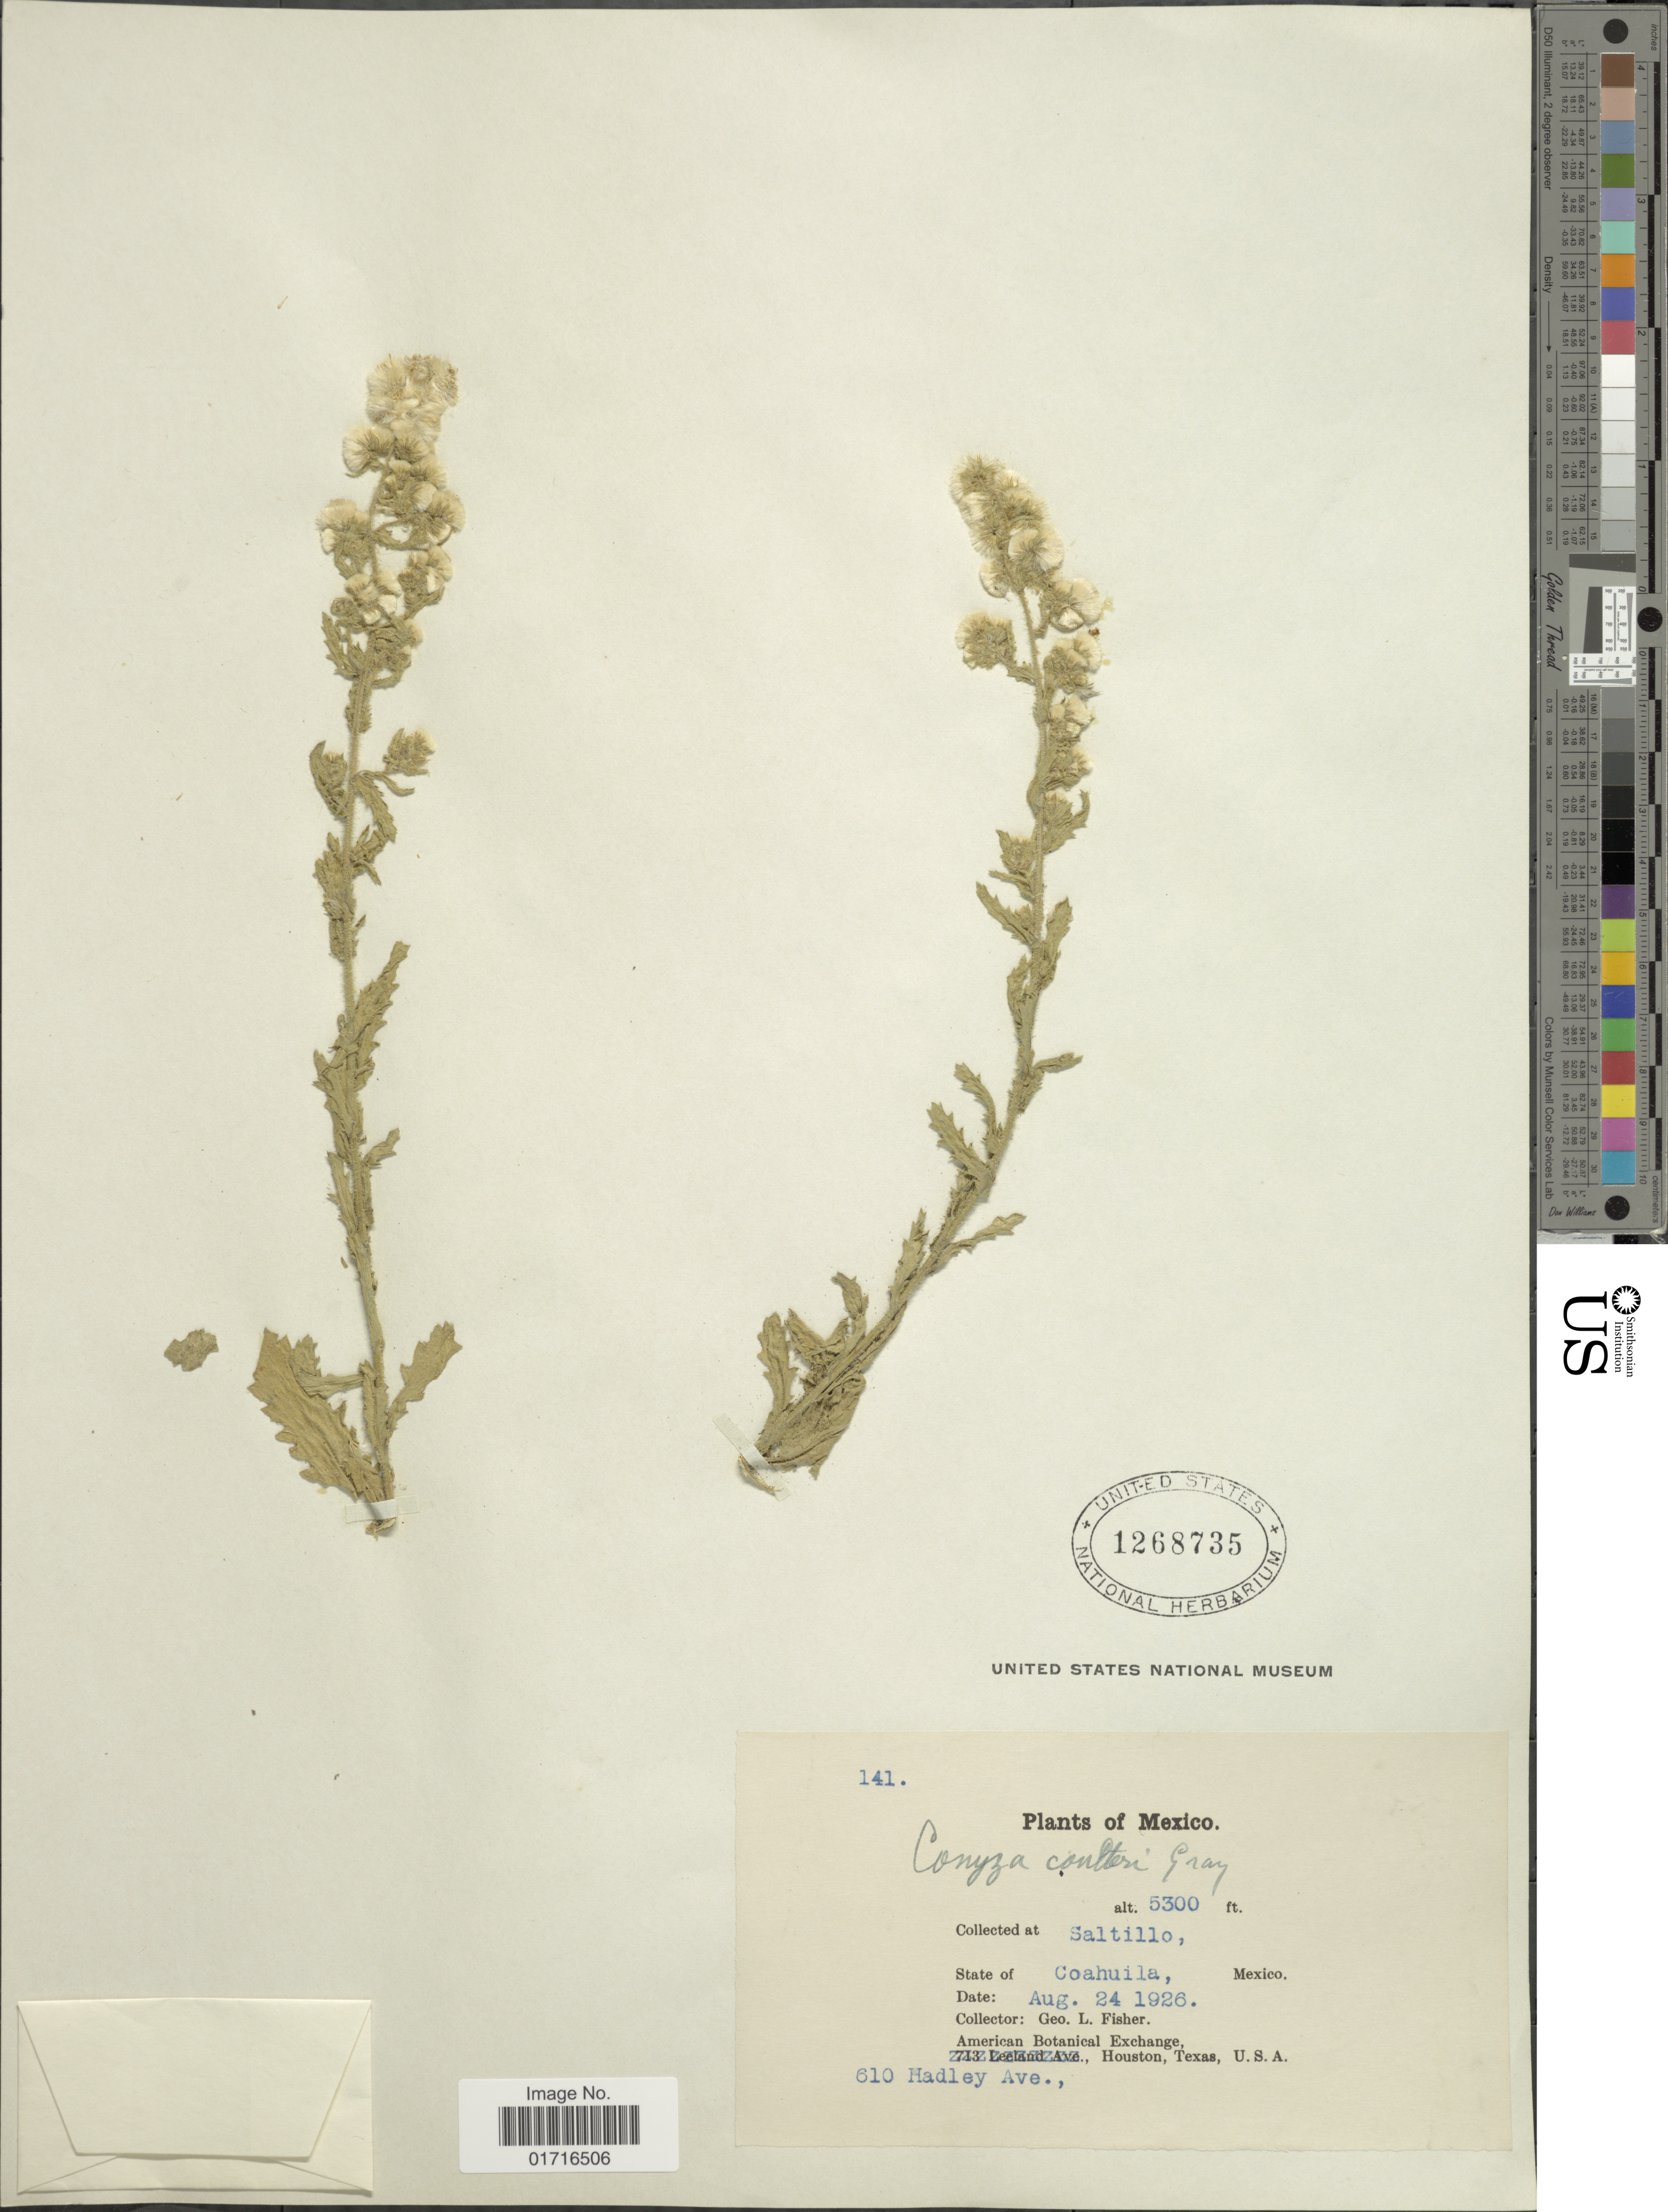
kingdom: Plantae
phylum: Tracheophyta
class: Magnoliopsida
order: Asterales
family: Asteraceae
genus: Conyza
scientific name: Conyza coulteri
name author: A. Gray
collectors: G. L. Fisher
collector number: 141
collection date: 1926-08-24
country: Mexico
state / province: Coahuila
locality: Saltillo, Hadley Ave.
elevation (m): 1615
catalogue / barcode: US 1268735